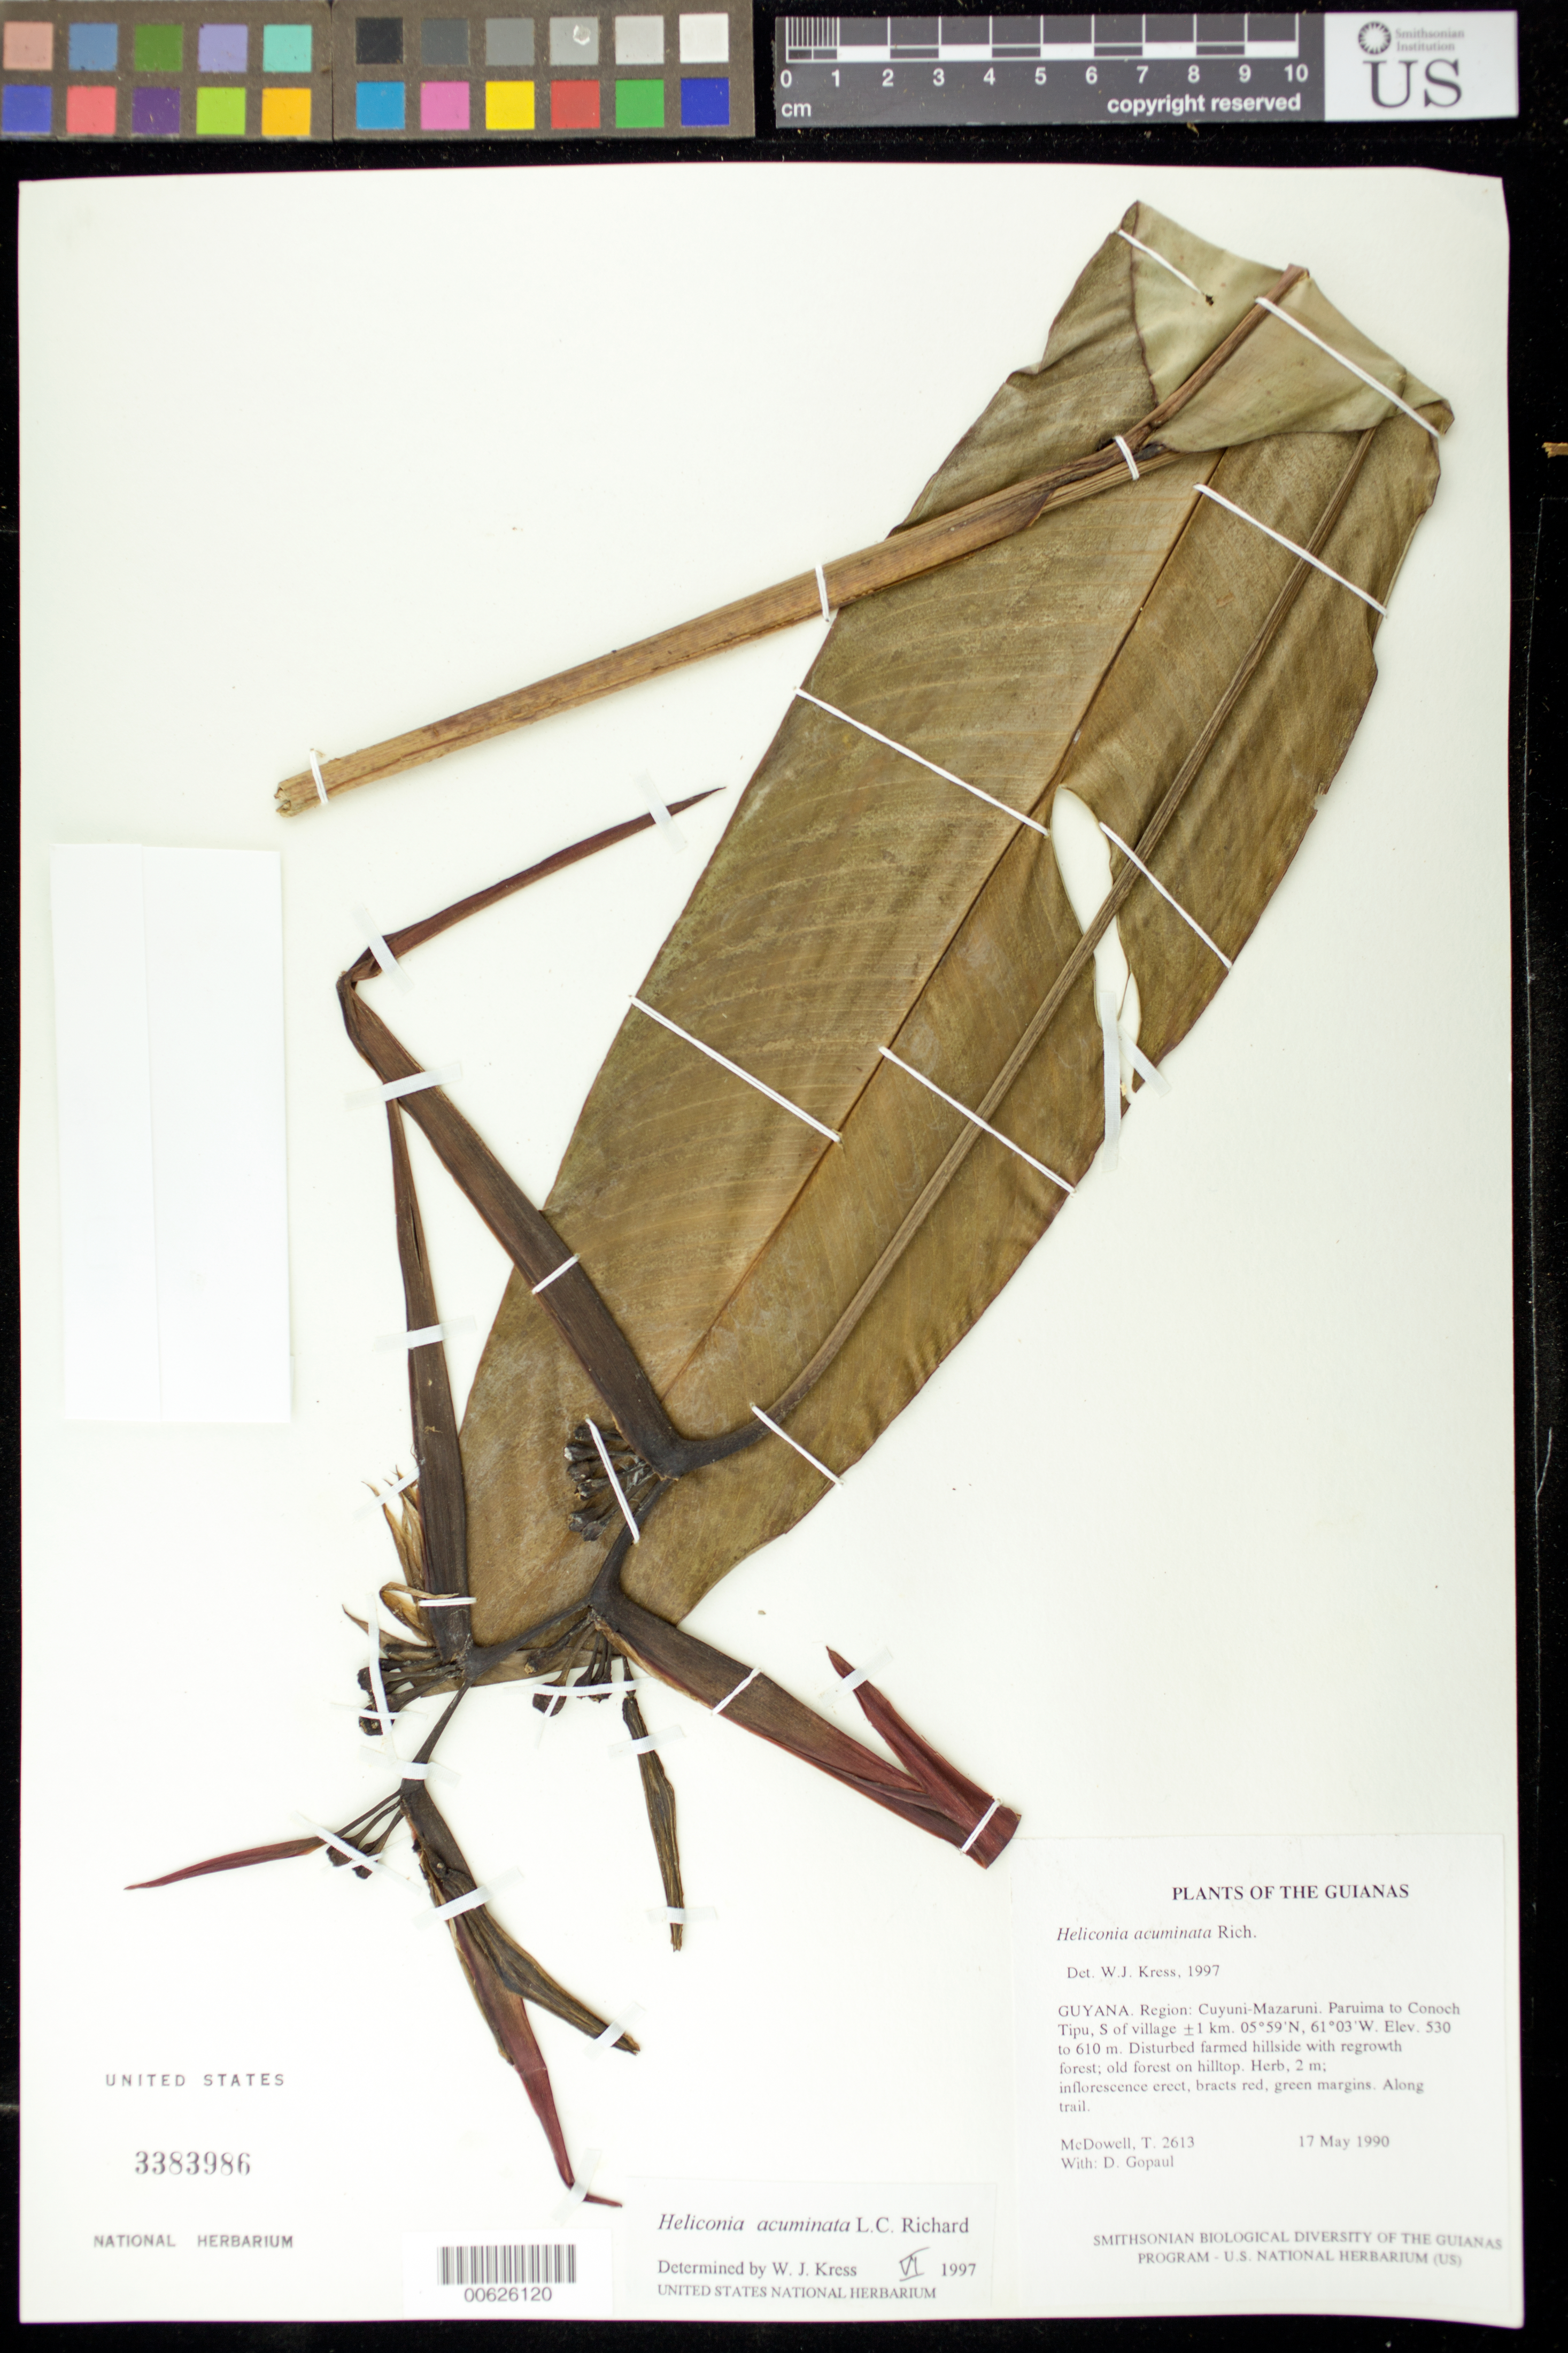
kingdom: Plantae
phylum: Tracheophyta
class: Liliopsida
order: Zingiberales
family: Heliconiaceae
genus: Heliconia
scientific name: Heliconia acuminata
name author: A. Rich.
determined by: Kress, W. J., (US), Smithsonian Institution - National Museum of Natural History (UNITED STATES)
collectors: T. McDowell & D. Gopaul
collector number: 2613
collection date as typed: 17 May 1990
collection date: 1990-05-17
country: Guyana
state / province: Cuyuni-Mazaruni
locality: Paruima to Conoch Tipu, S of village ±1 km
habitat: Disturbed farmed hillside with regrowth forest; old forest on hilltop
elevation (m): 530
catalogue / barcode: US 3383986